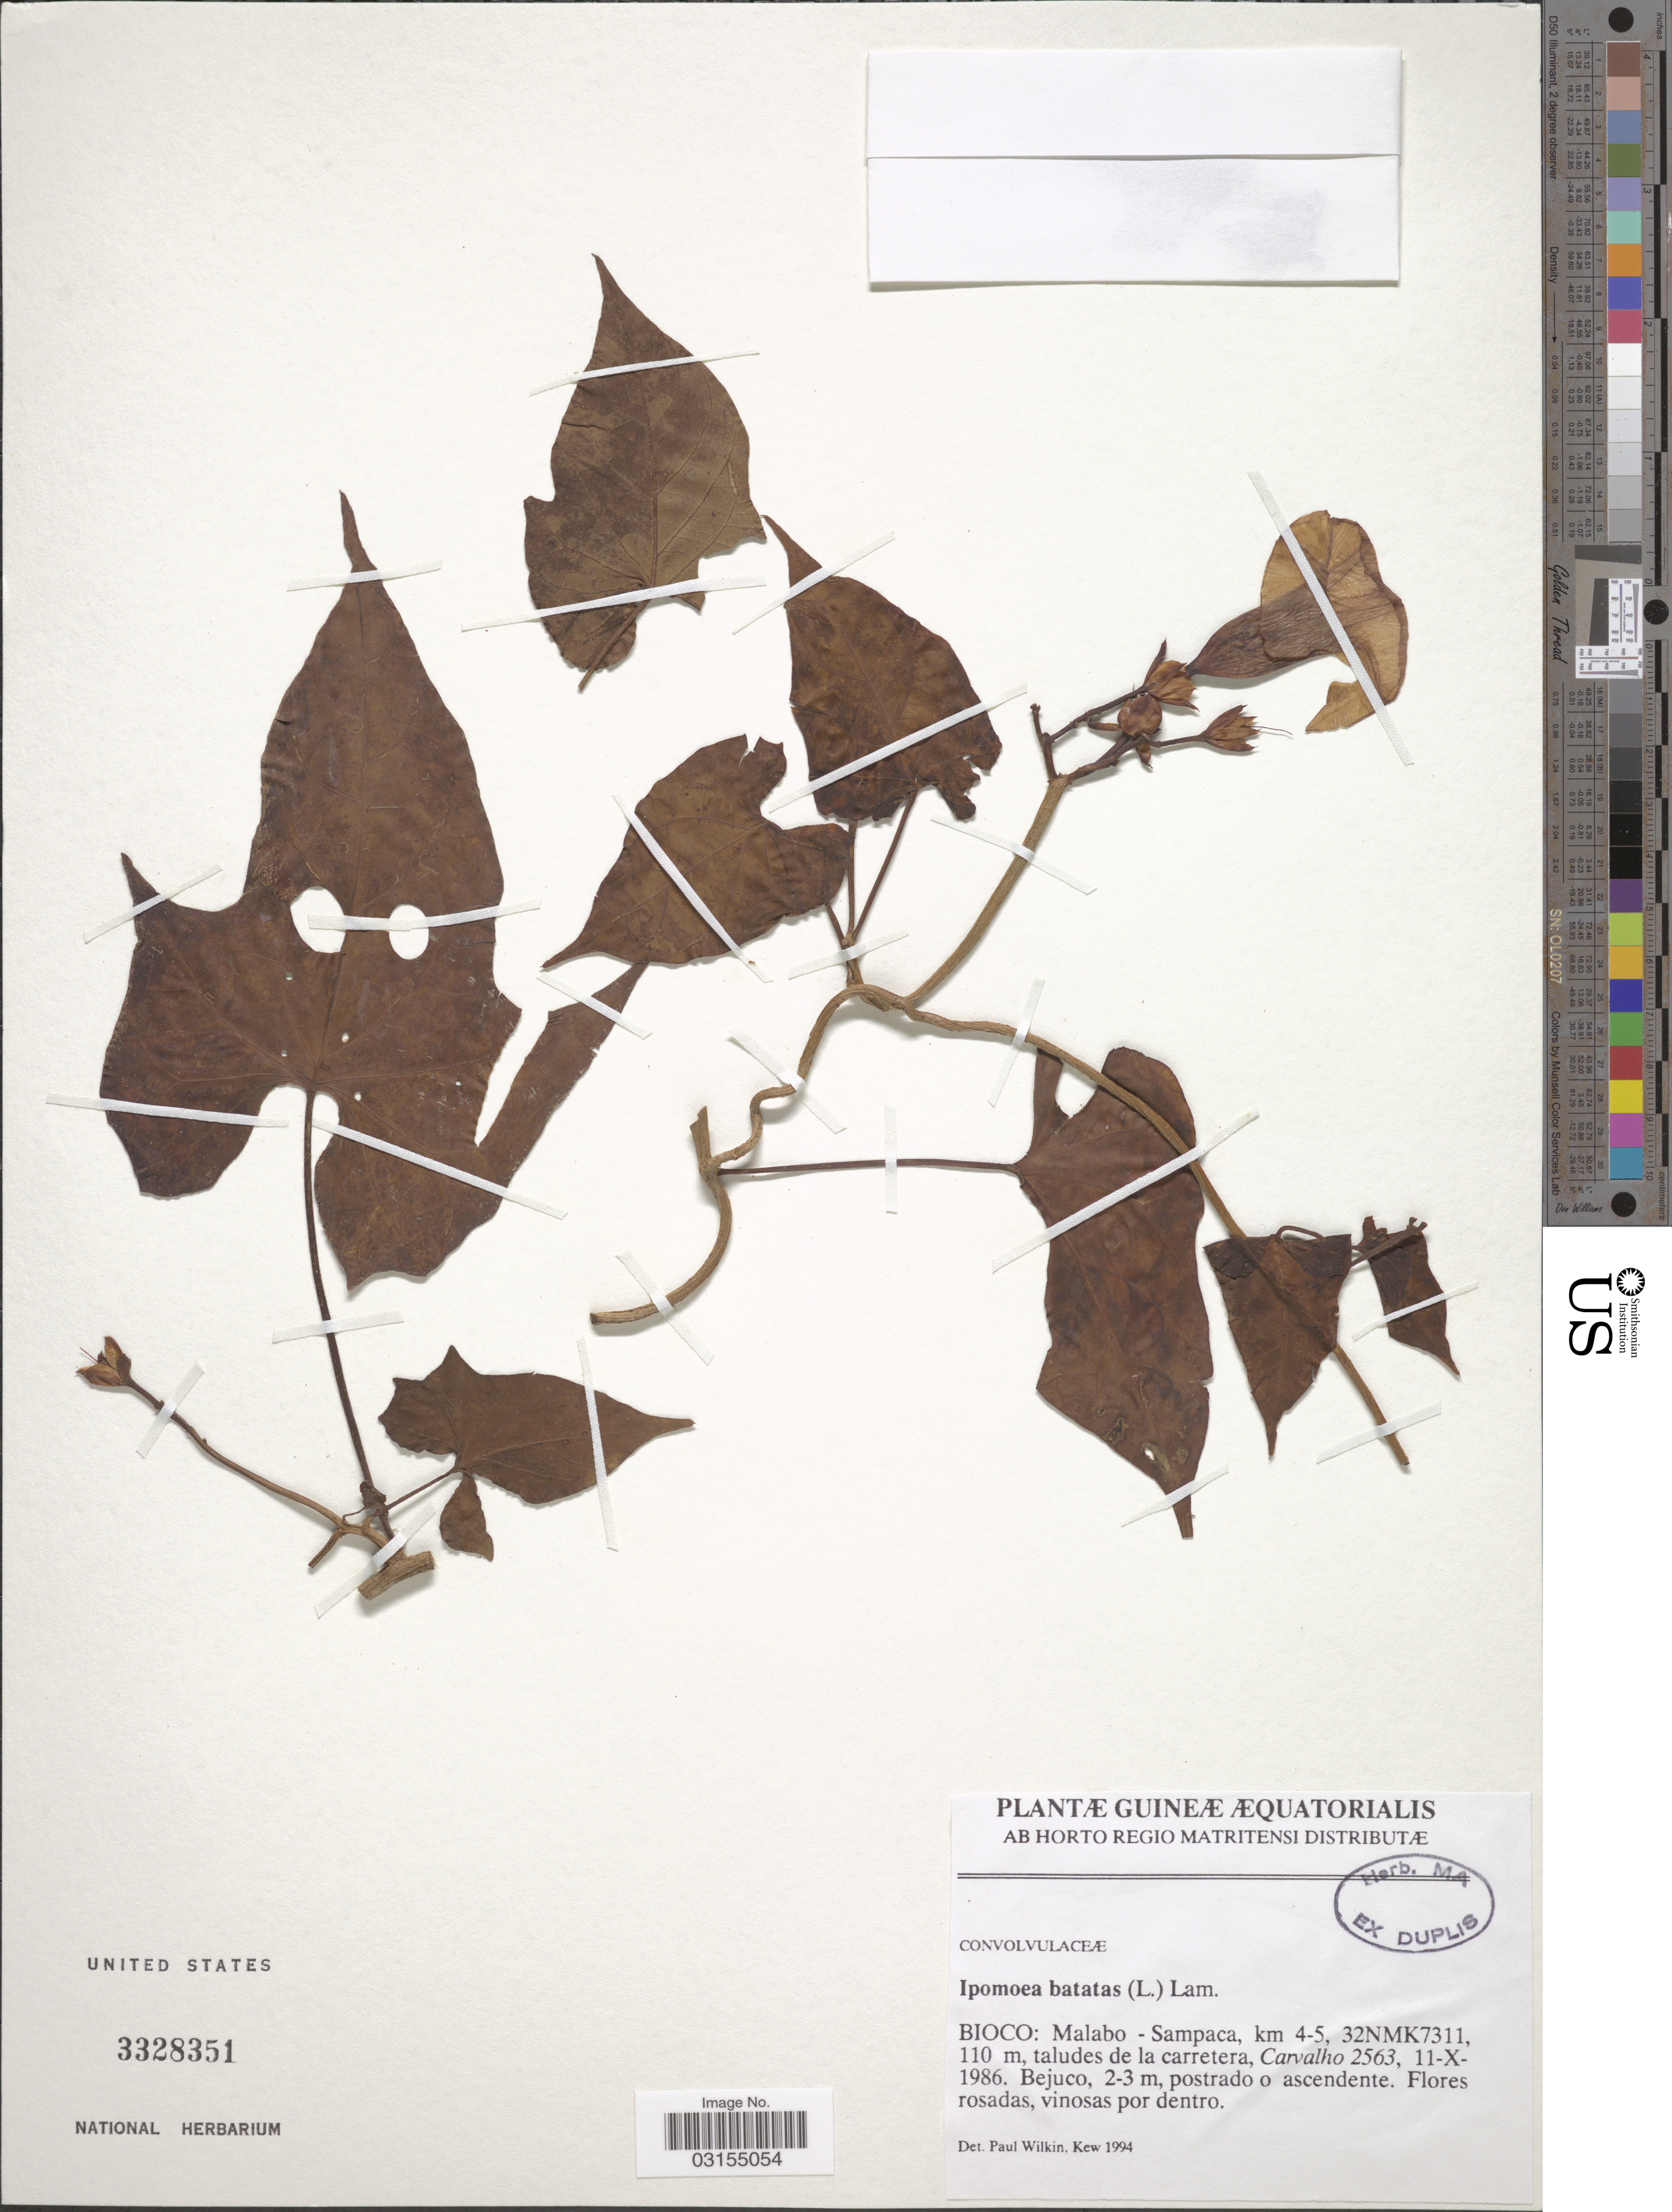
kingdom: Plantae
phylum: Tracheophyta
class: Magnoliopsida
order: Solanales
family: Convolvulaceae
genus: Ipomoea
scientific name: Ipomoea batatas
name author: (L.) Lam.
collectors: Carvalho, --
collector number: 2563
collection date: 1986-10-11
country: Equatorial Guinea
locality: Guineæ Æquatorialis. Bioco: Malabo - Sampaca, km 4-5, 32NMK7311, taludes de la carretera.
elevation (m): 110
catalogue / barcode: US 3328351